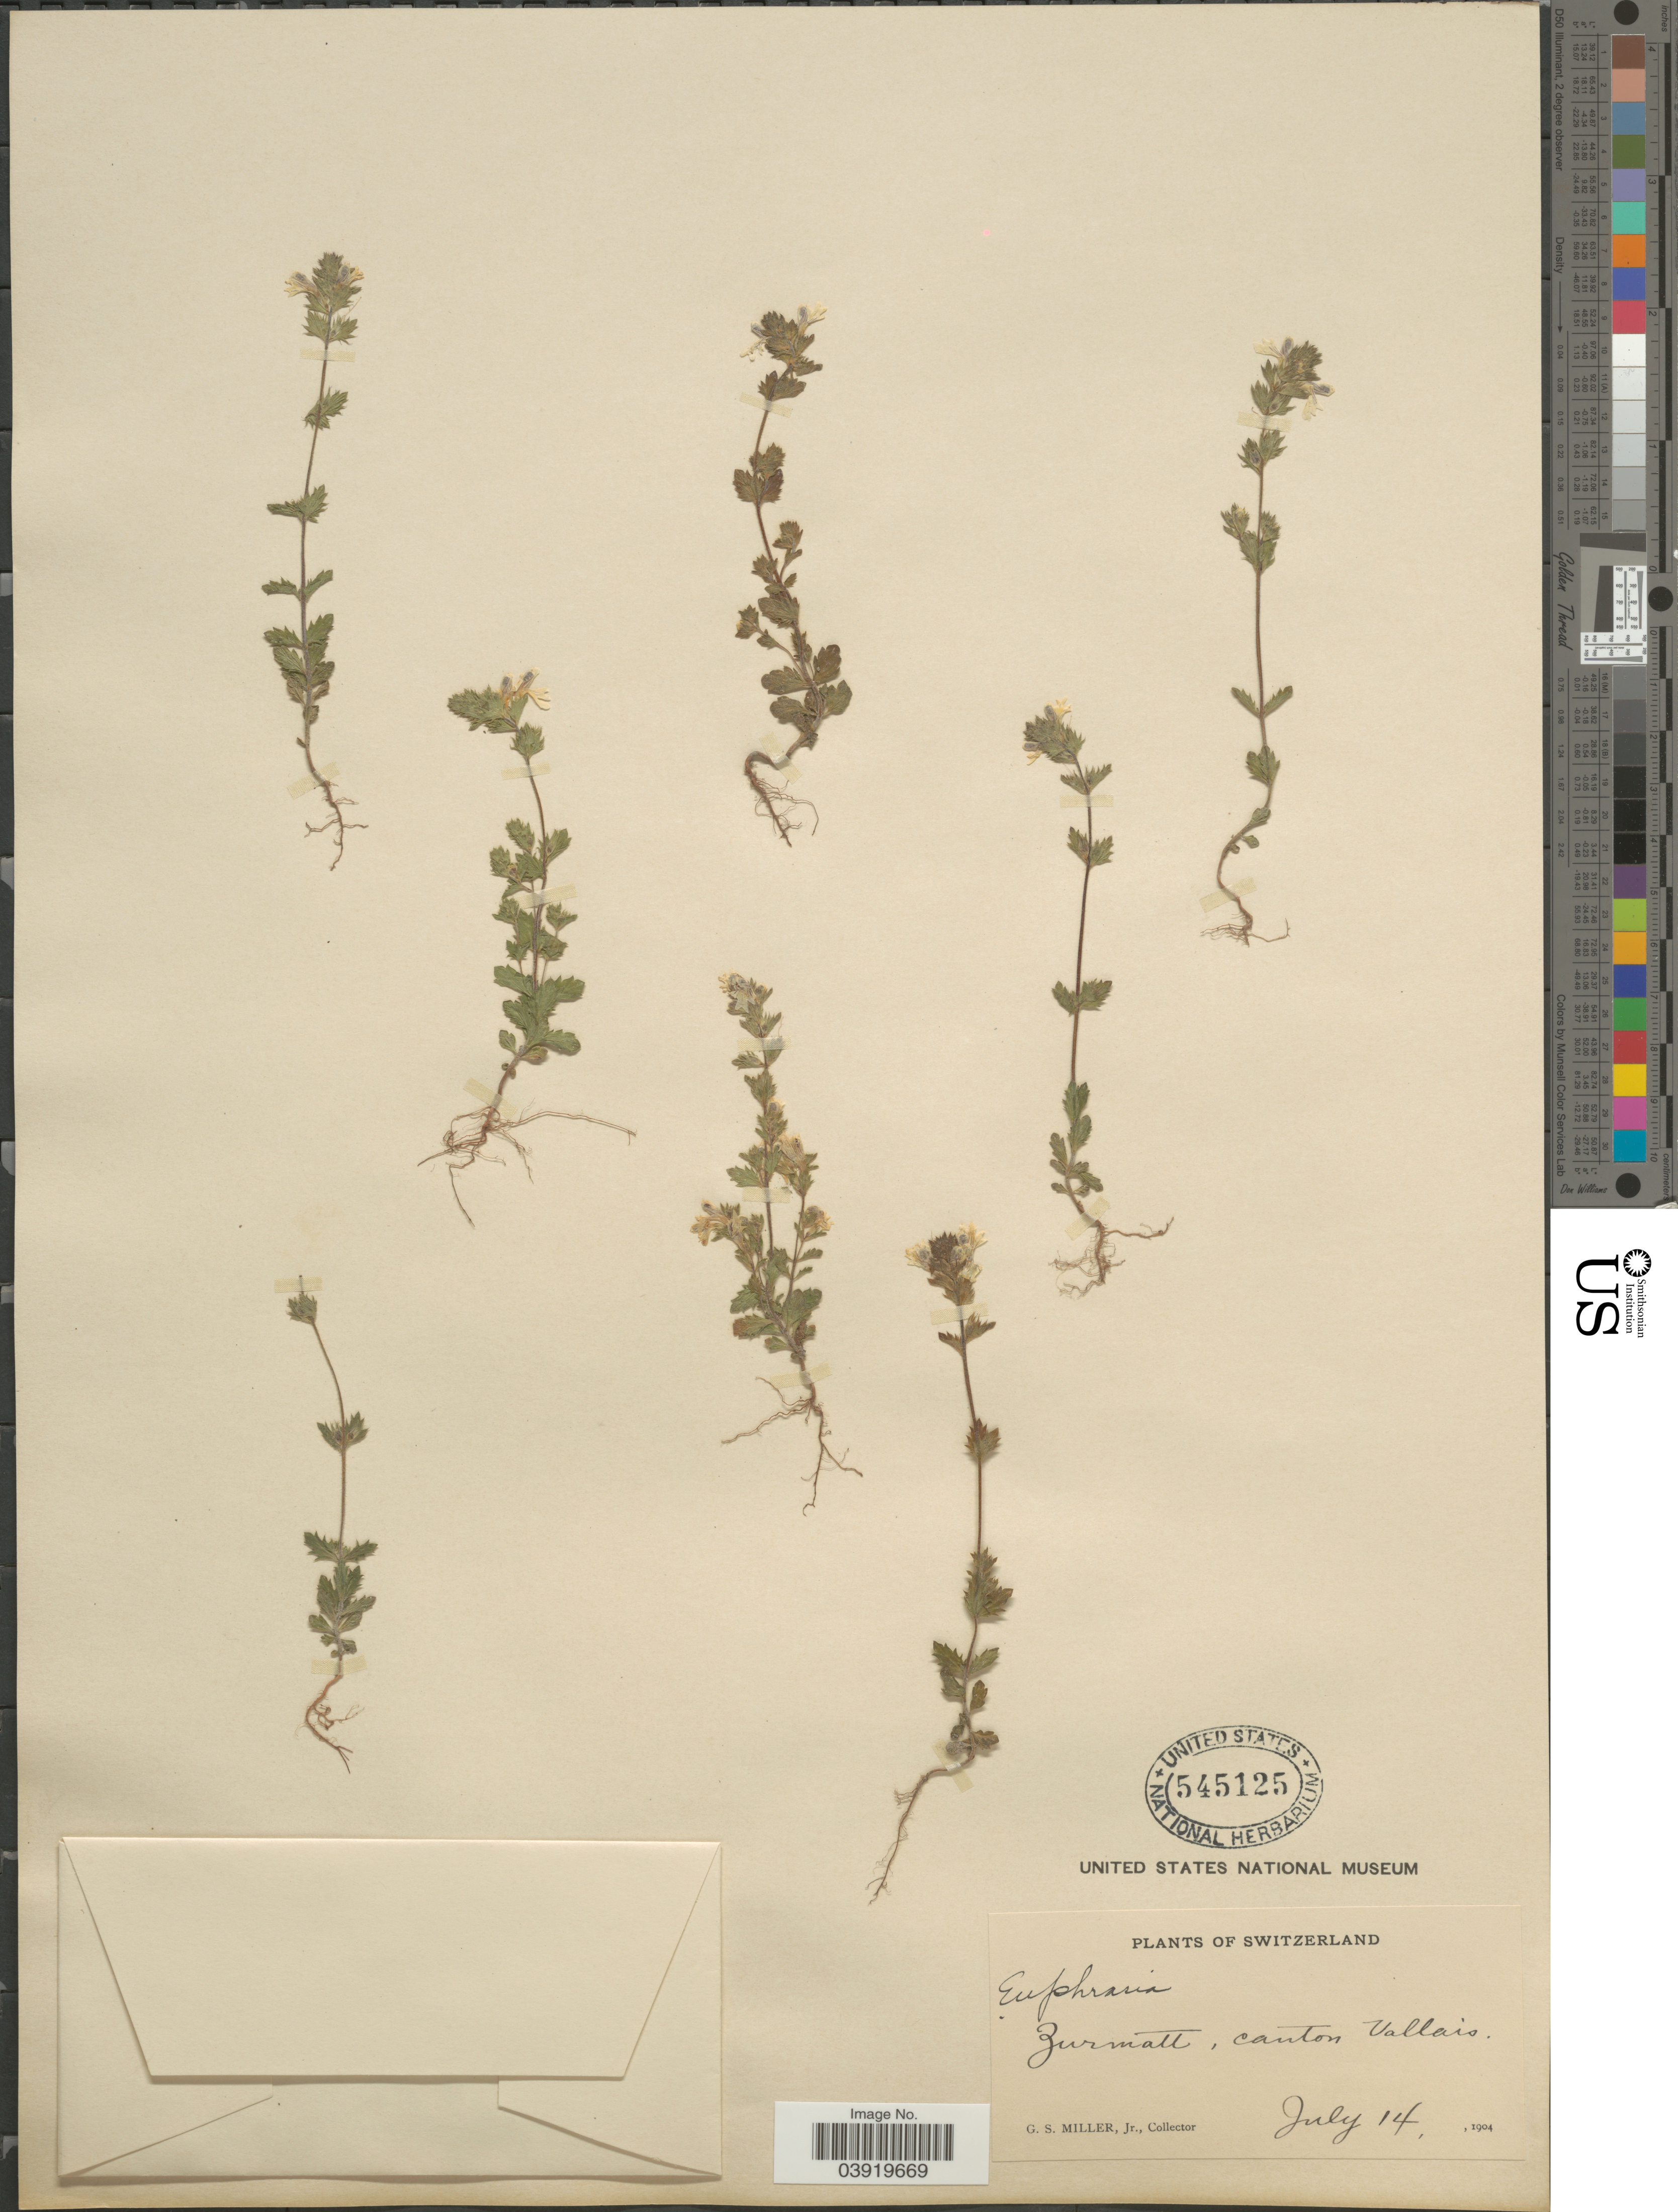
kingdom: Plantae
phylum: Tracheophyta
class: Magnoliopsida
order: Lamiales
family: Orobanchaceae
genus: Euphrasia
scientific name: Euphrasia sp.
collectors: G. S. Miller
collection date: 1904-07-14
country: Switzerland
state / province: Valais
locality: Zurmatt, canton Vallais.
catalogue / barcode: US 545125